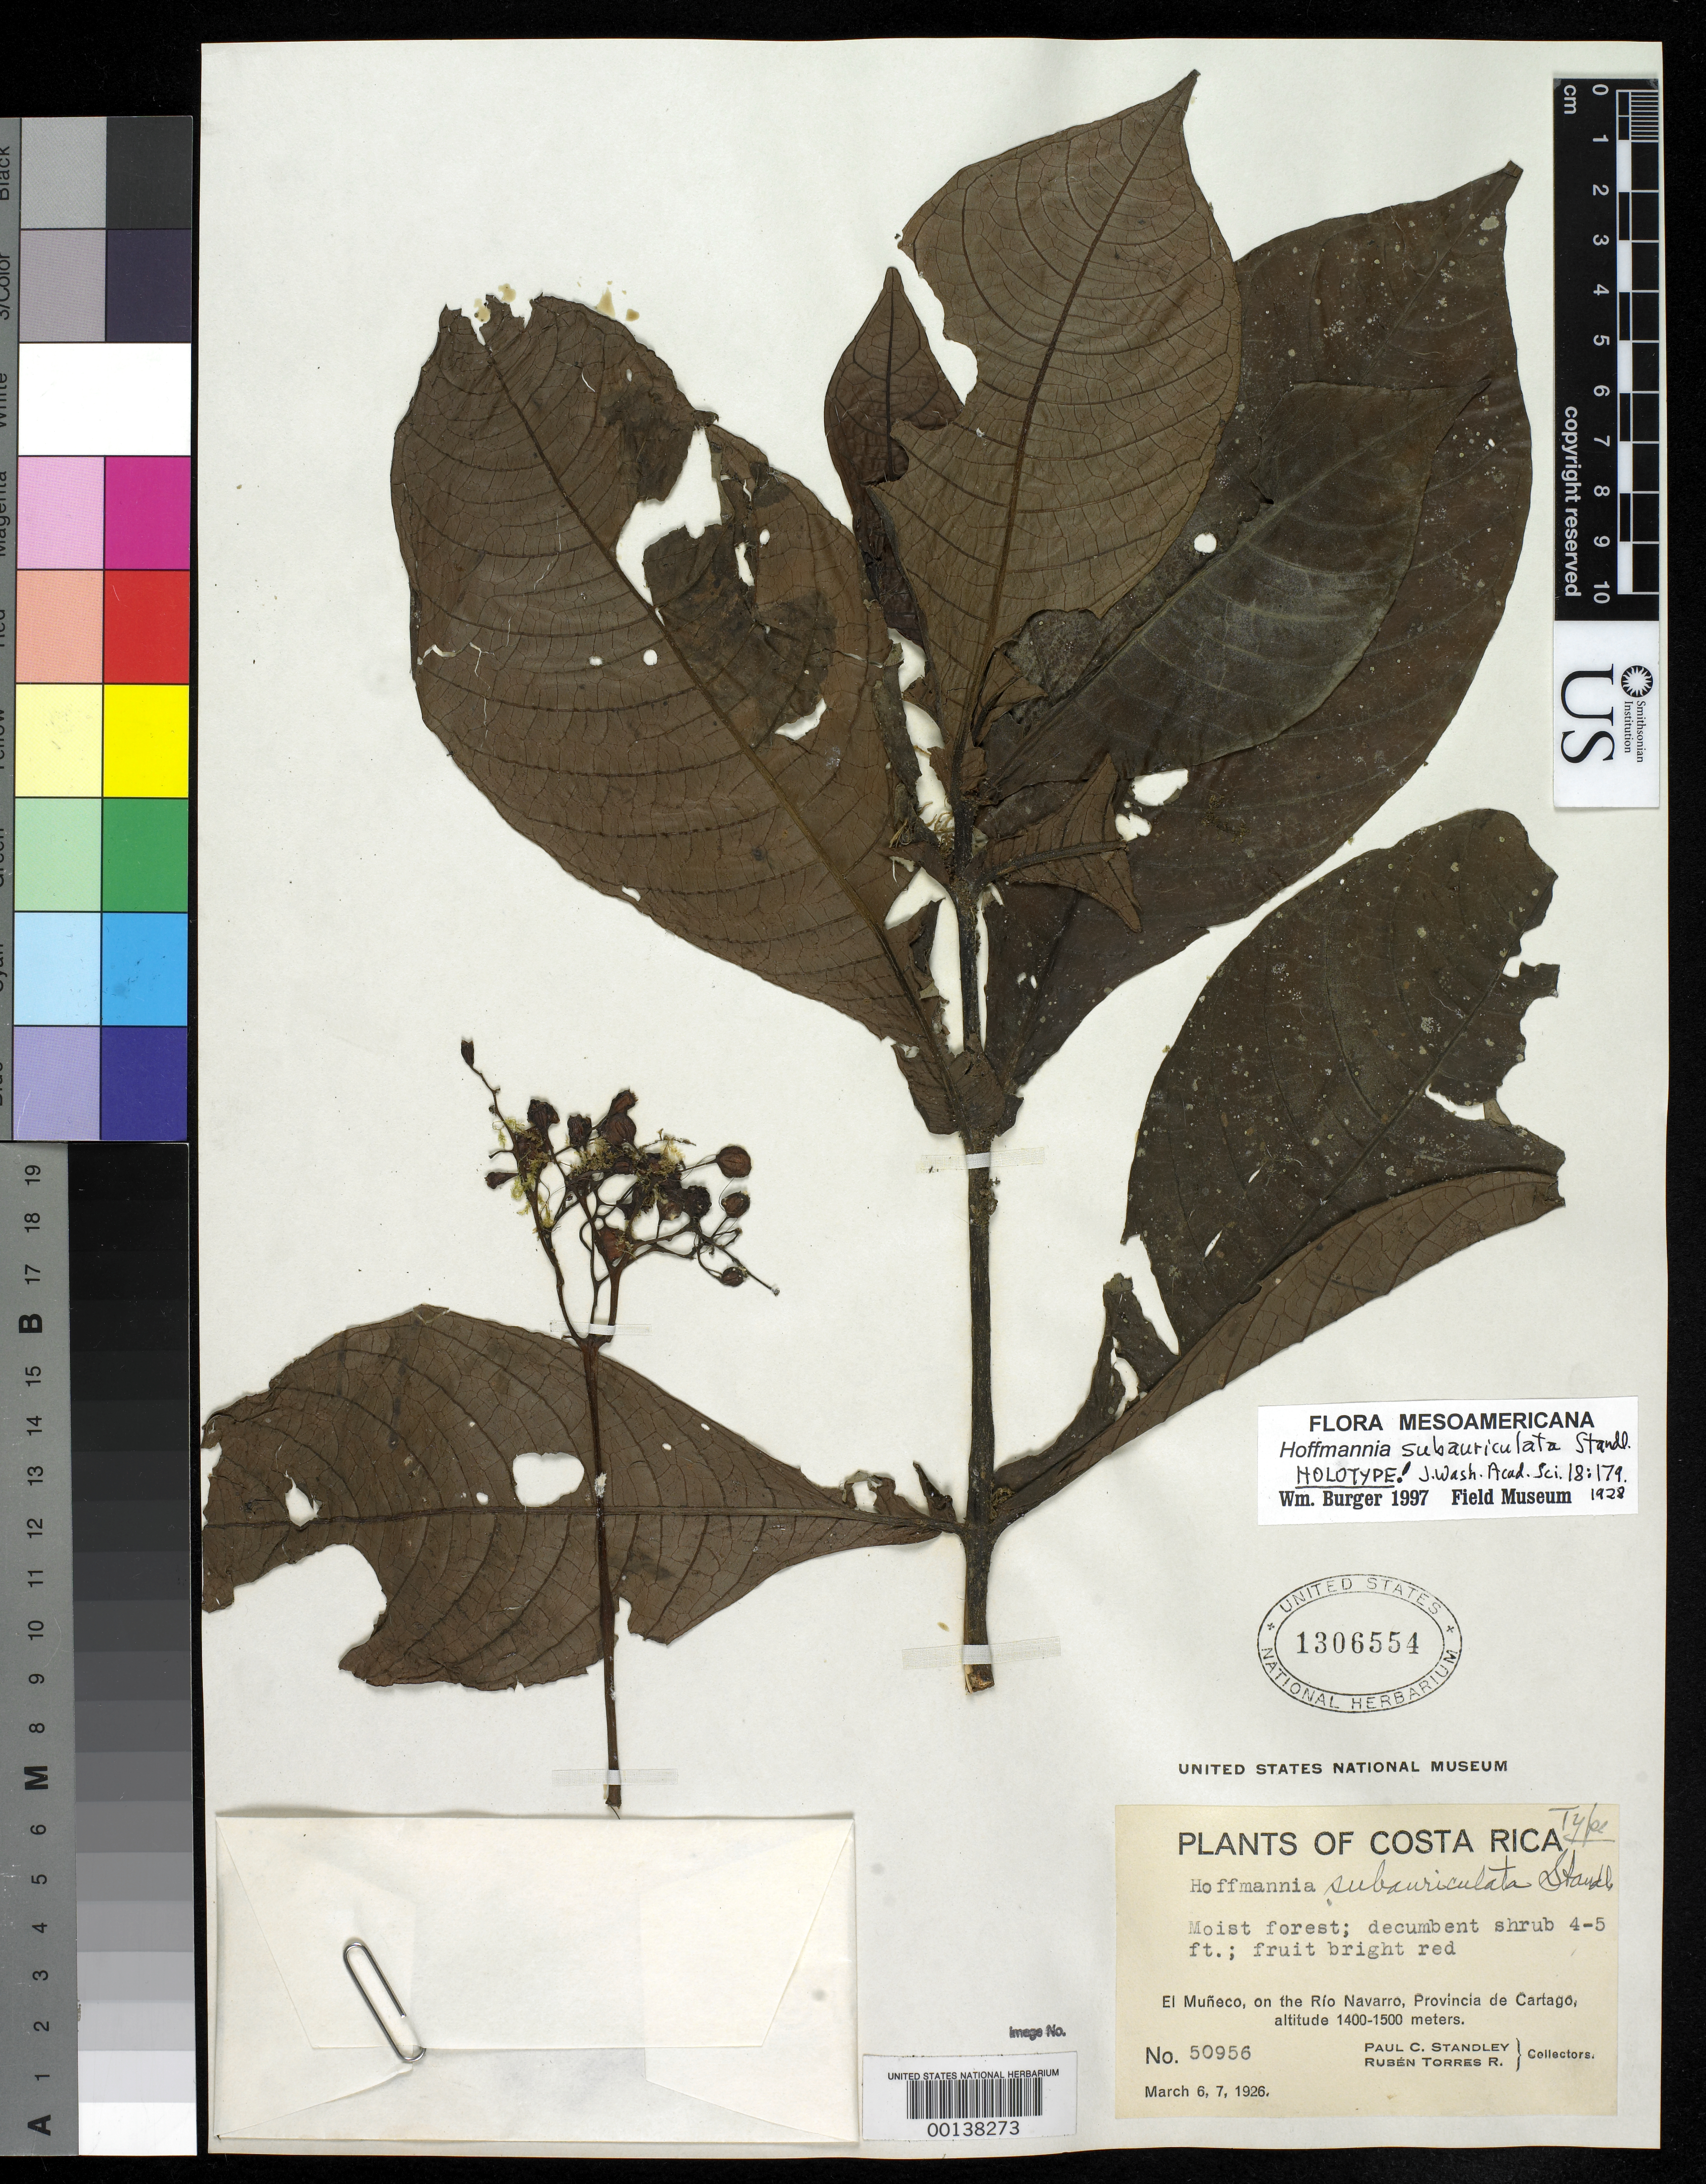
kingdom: Plantae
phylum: Tracheophyta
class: Magnoliopsida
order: Gentianales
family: Rubiaceae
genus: Hoffmannia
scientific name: Hoffmannia subauriculata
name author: Standl.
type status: Holotype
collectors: P. C. Standley & R. Torres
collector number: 50956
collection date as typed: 06 Mar 1926 and 07 Mar 1926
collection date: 1926-03-06,1926-03-07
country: Costa Rica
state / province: Cartago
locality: El Muneco, on Rio Navarro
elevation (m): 1400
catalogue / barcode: US 1306554